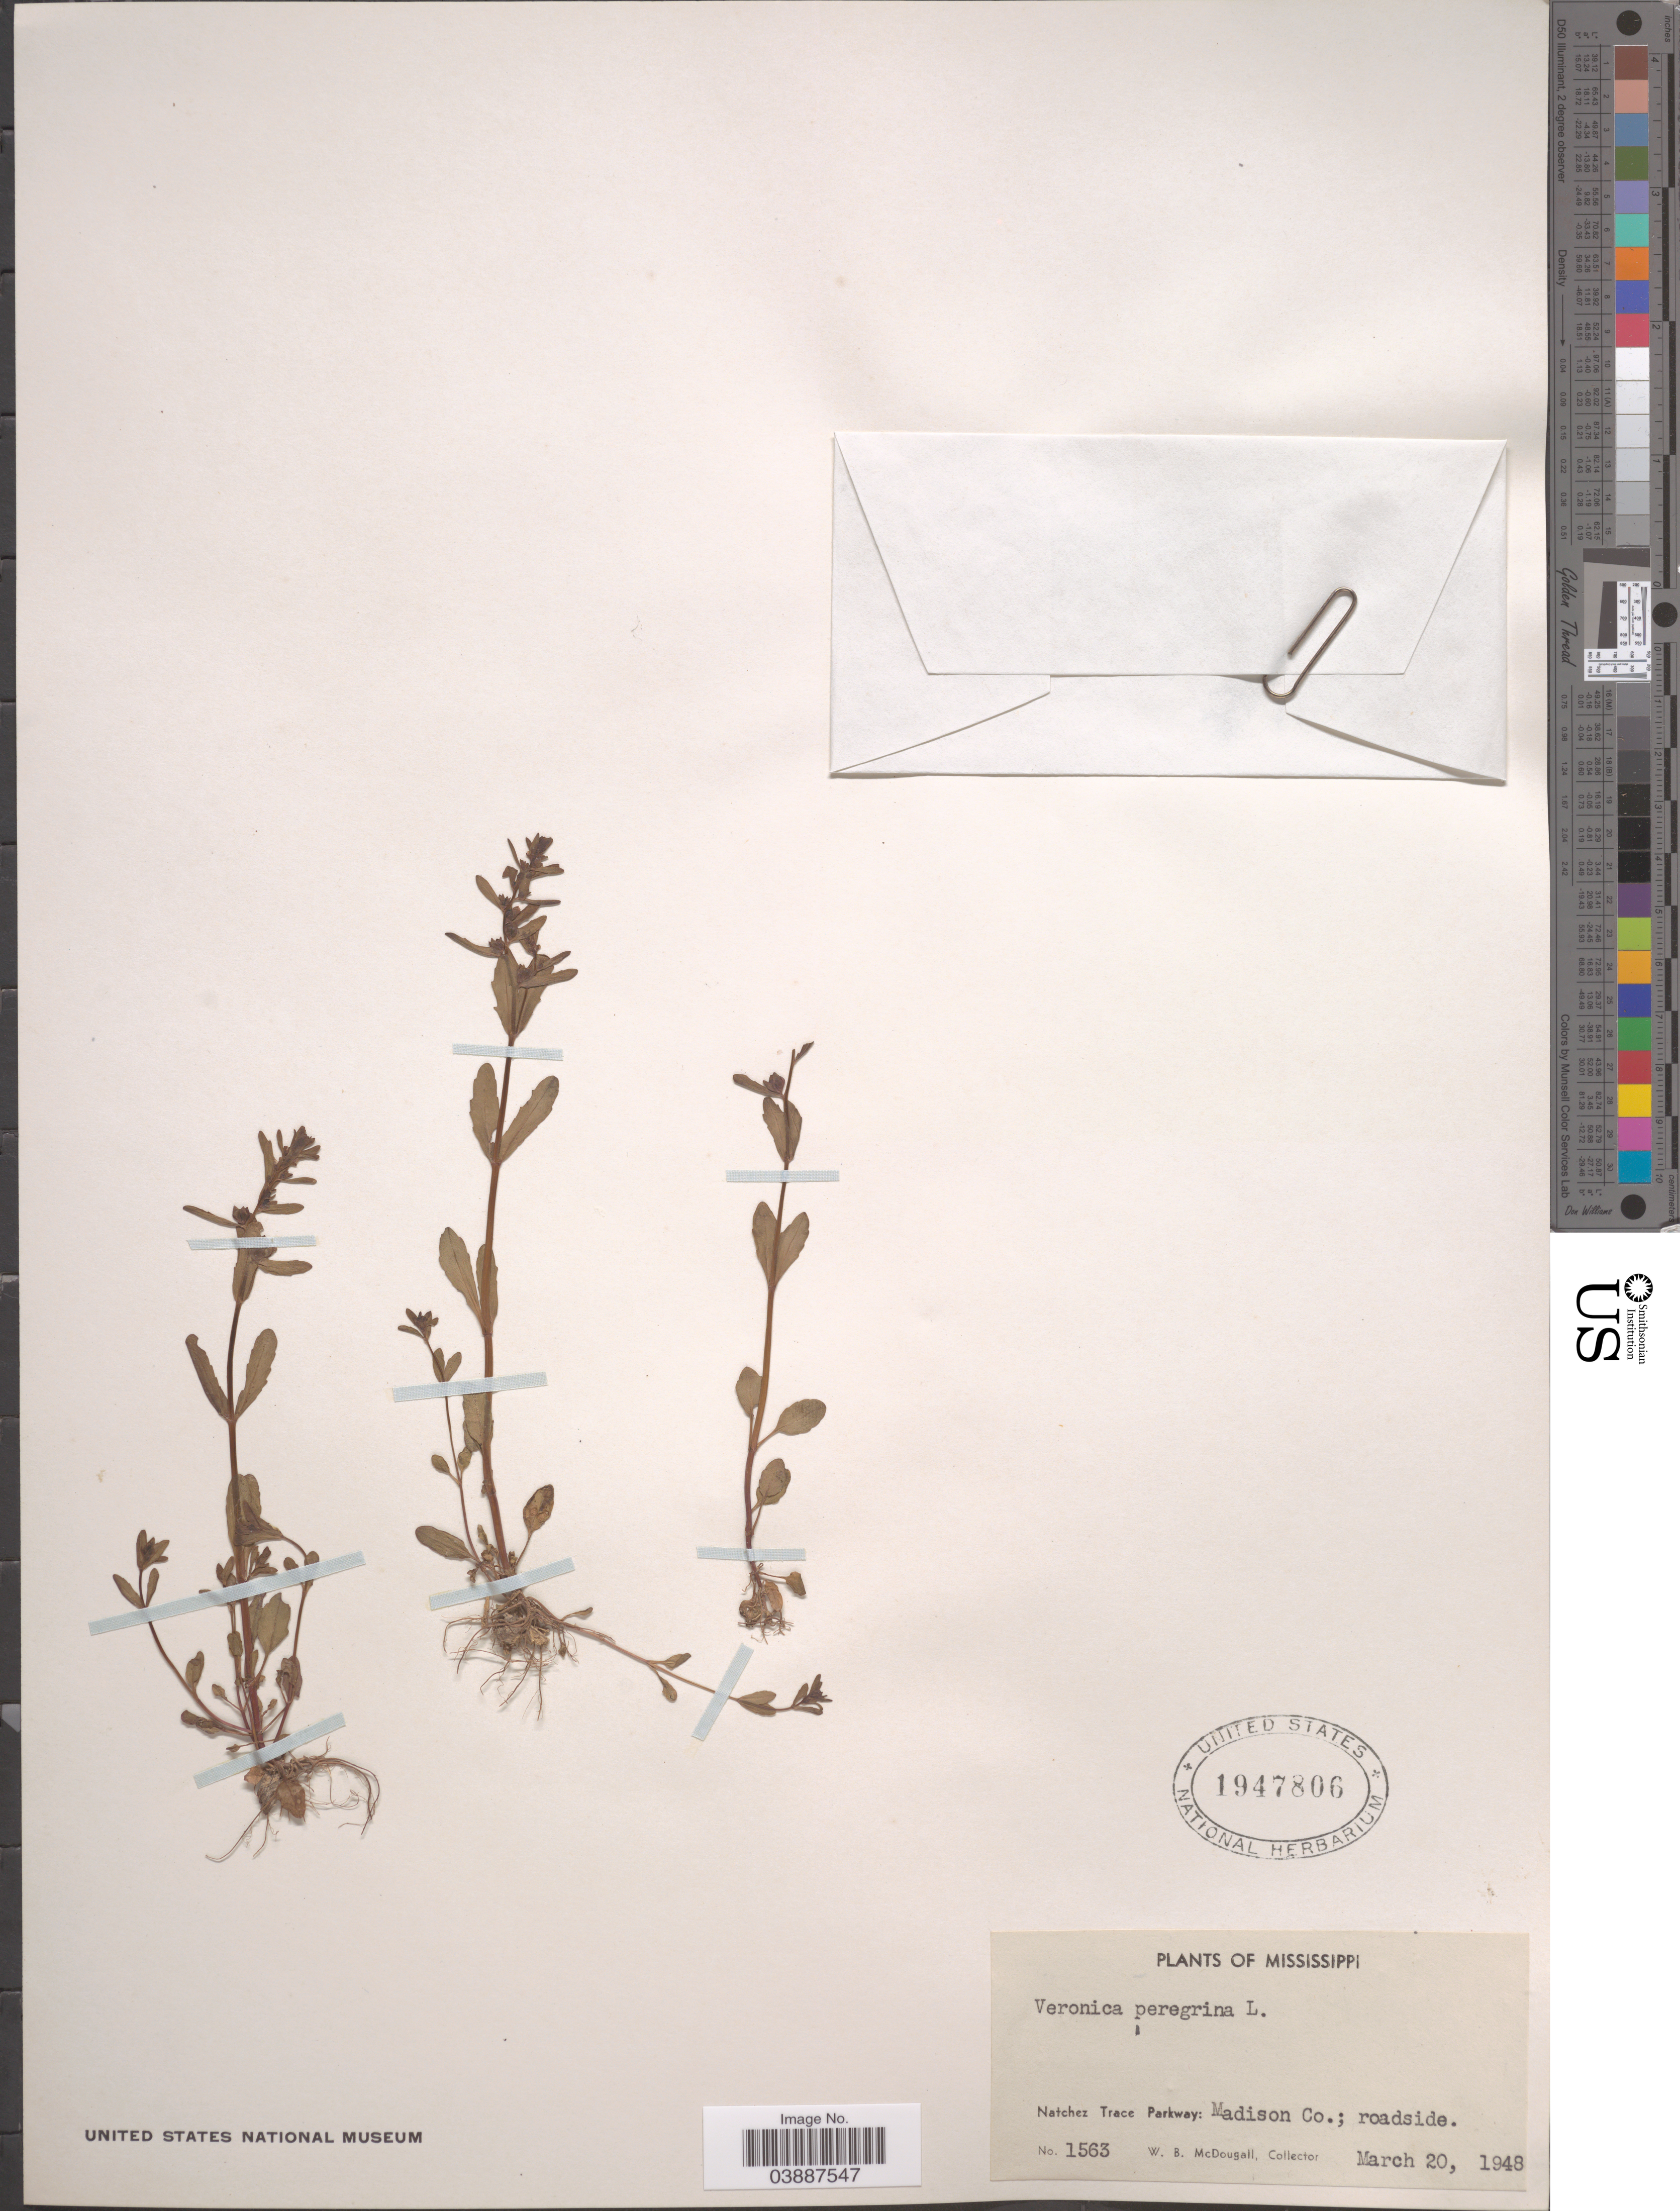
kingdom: Plantae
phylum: Tracheophyta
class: Magnoliopsida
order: Lamiales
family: Plantaginaceae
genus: Veronica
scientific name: Veronica peregrina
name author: L.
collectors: W. B. McDougall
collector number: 1563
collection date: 1948-03-20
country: United States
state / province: Mississippi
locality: Natchez Trace Parkway: Madison Co.; roadside.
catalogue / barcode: US 1947806